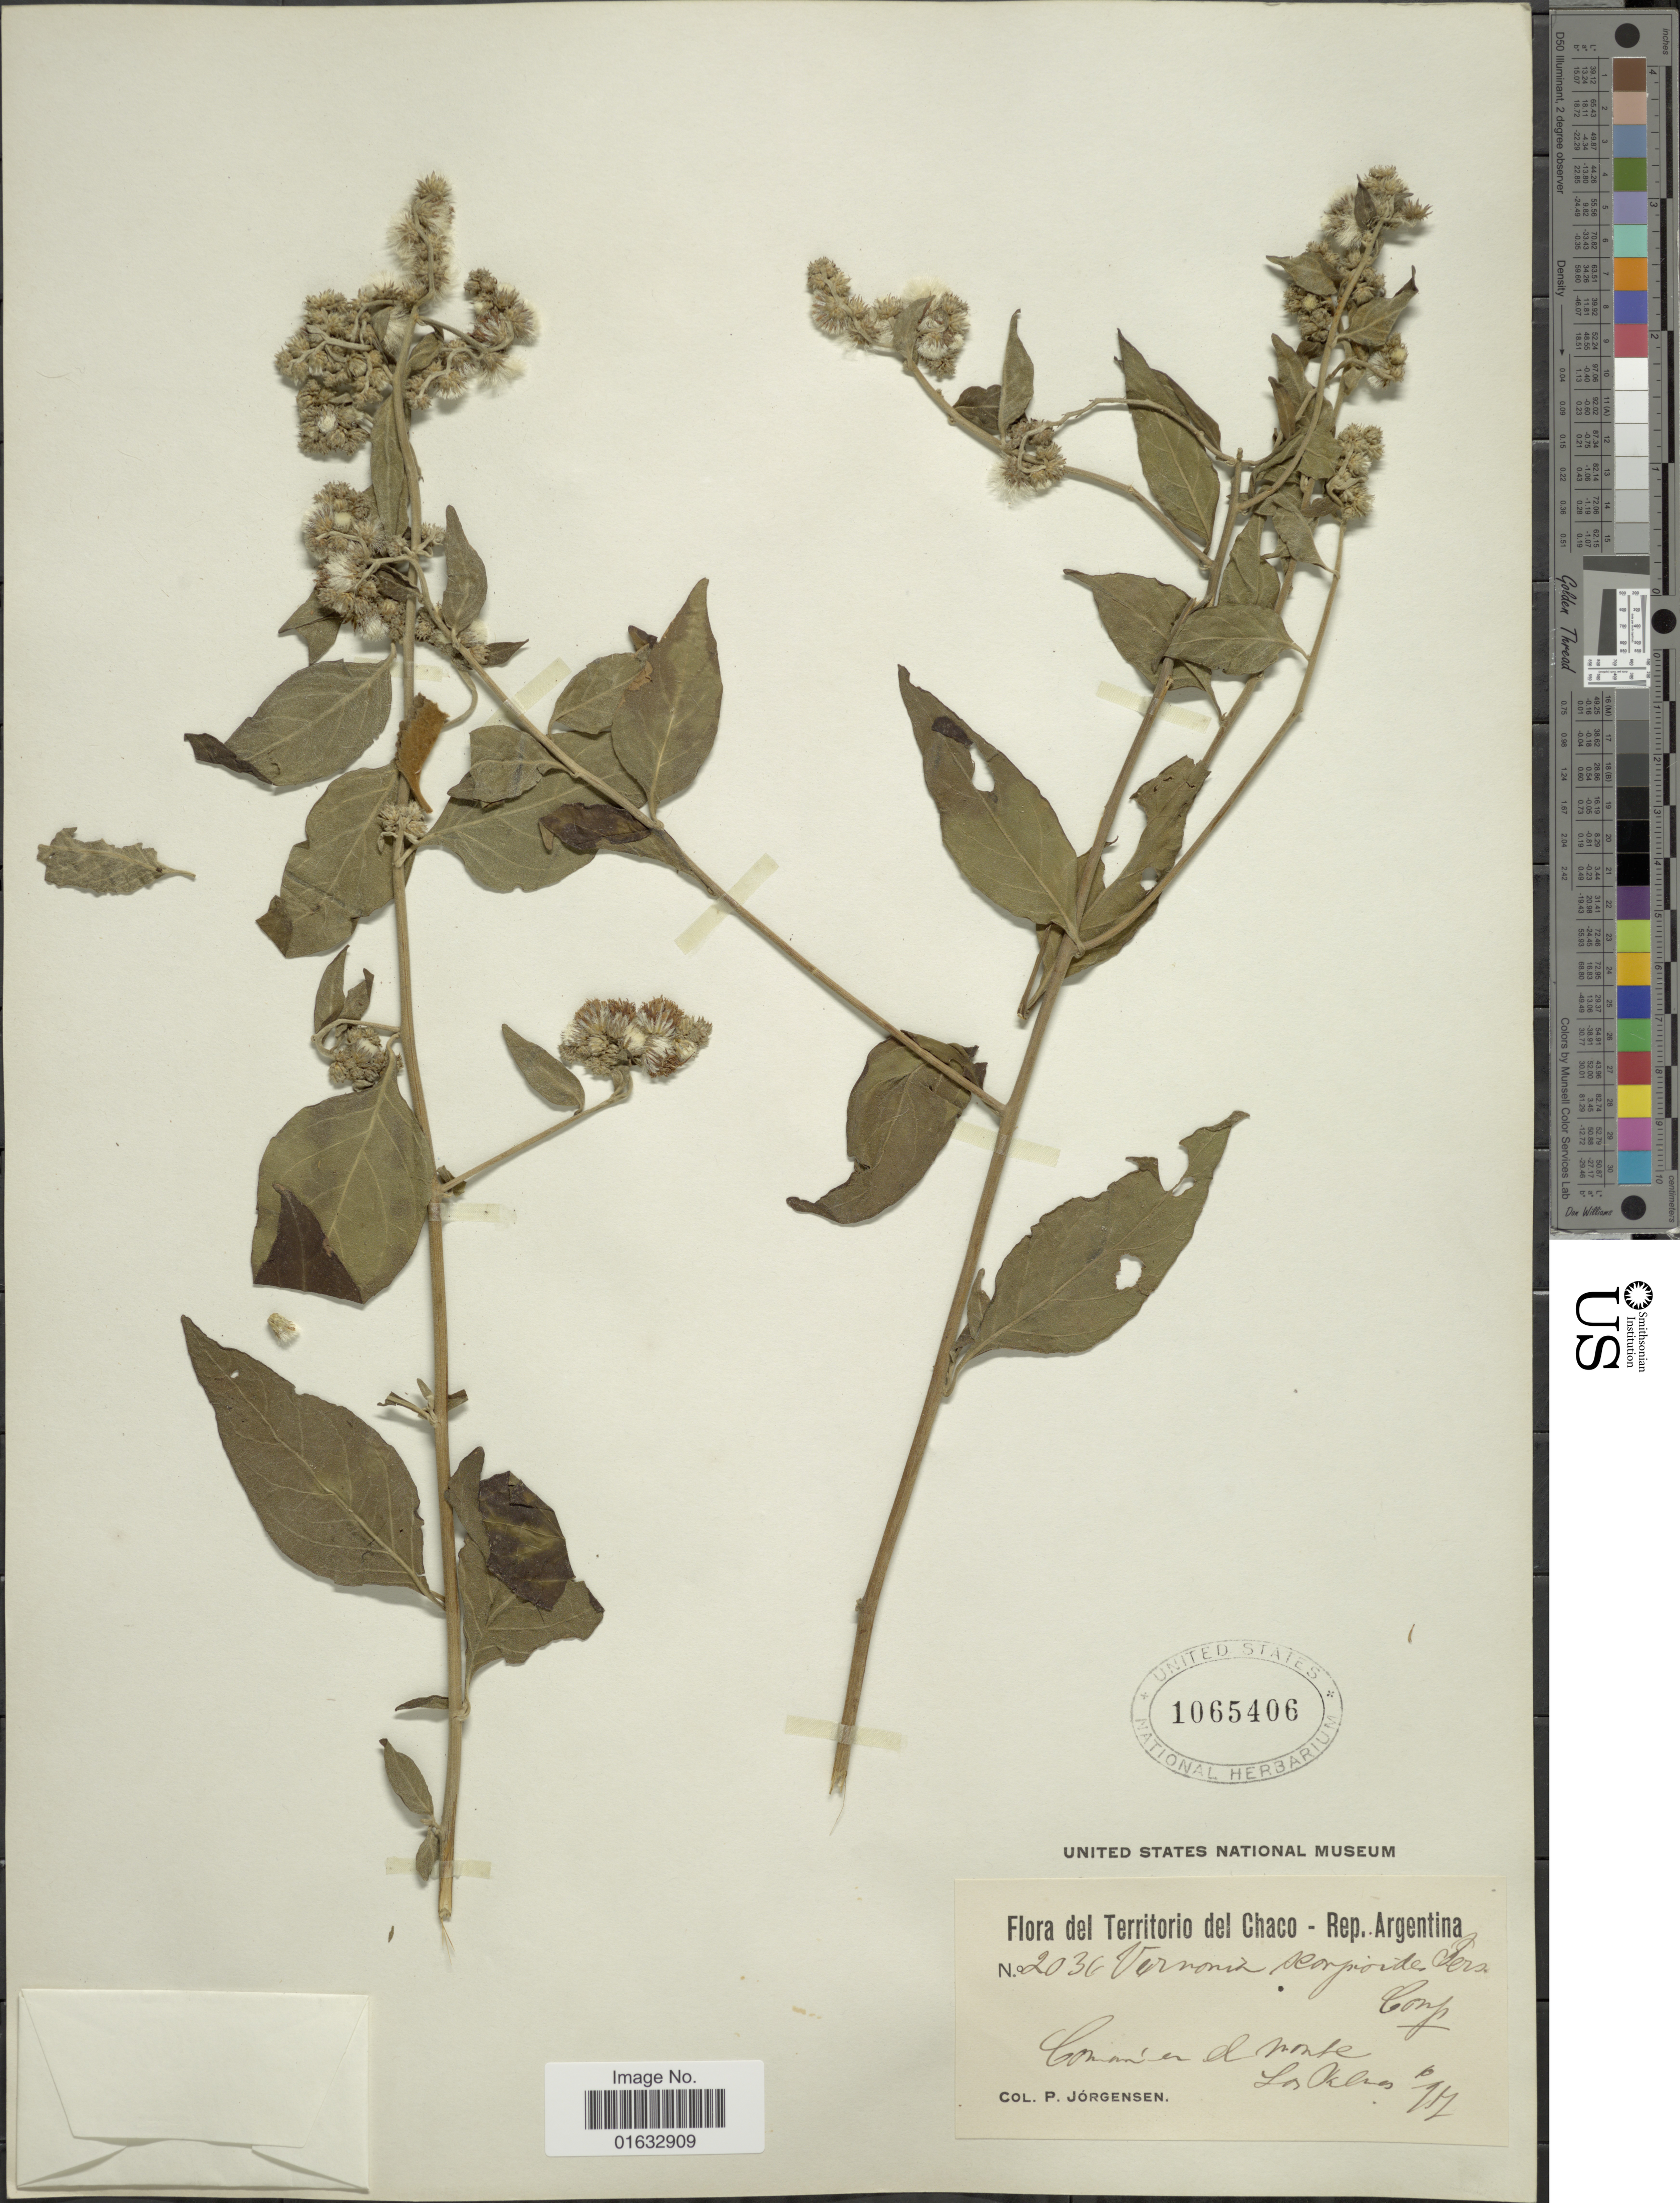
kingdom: Plantae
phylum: Tracheophyta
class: Magnoliopsida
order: Asterales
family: Asteraceae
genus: Cyrtocymura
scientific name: Cyrtocymura scorpioides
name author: (Lam.) H. Rob.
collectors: P. Jörgensen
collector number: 2036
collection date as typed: Transcribed d/m/y: /6/17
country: Argentina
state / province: Chaco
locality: Del Territorio del Chaco. Común el Monte Los Palmas.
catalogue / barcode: US 1065406